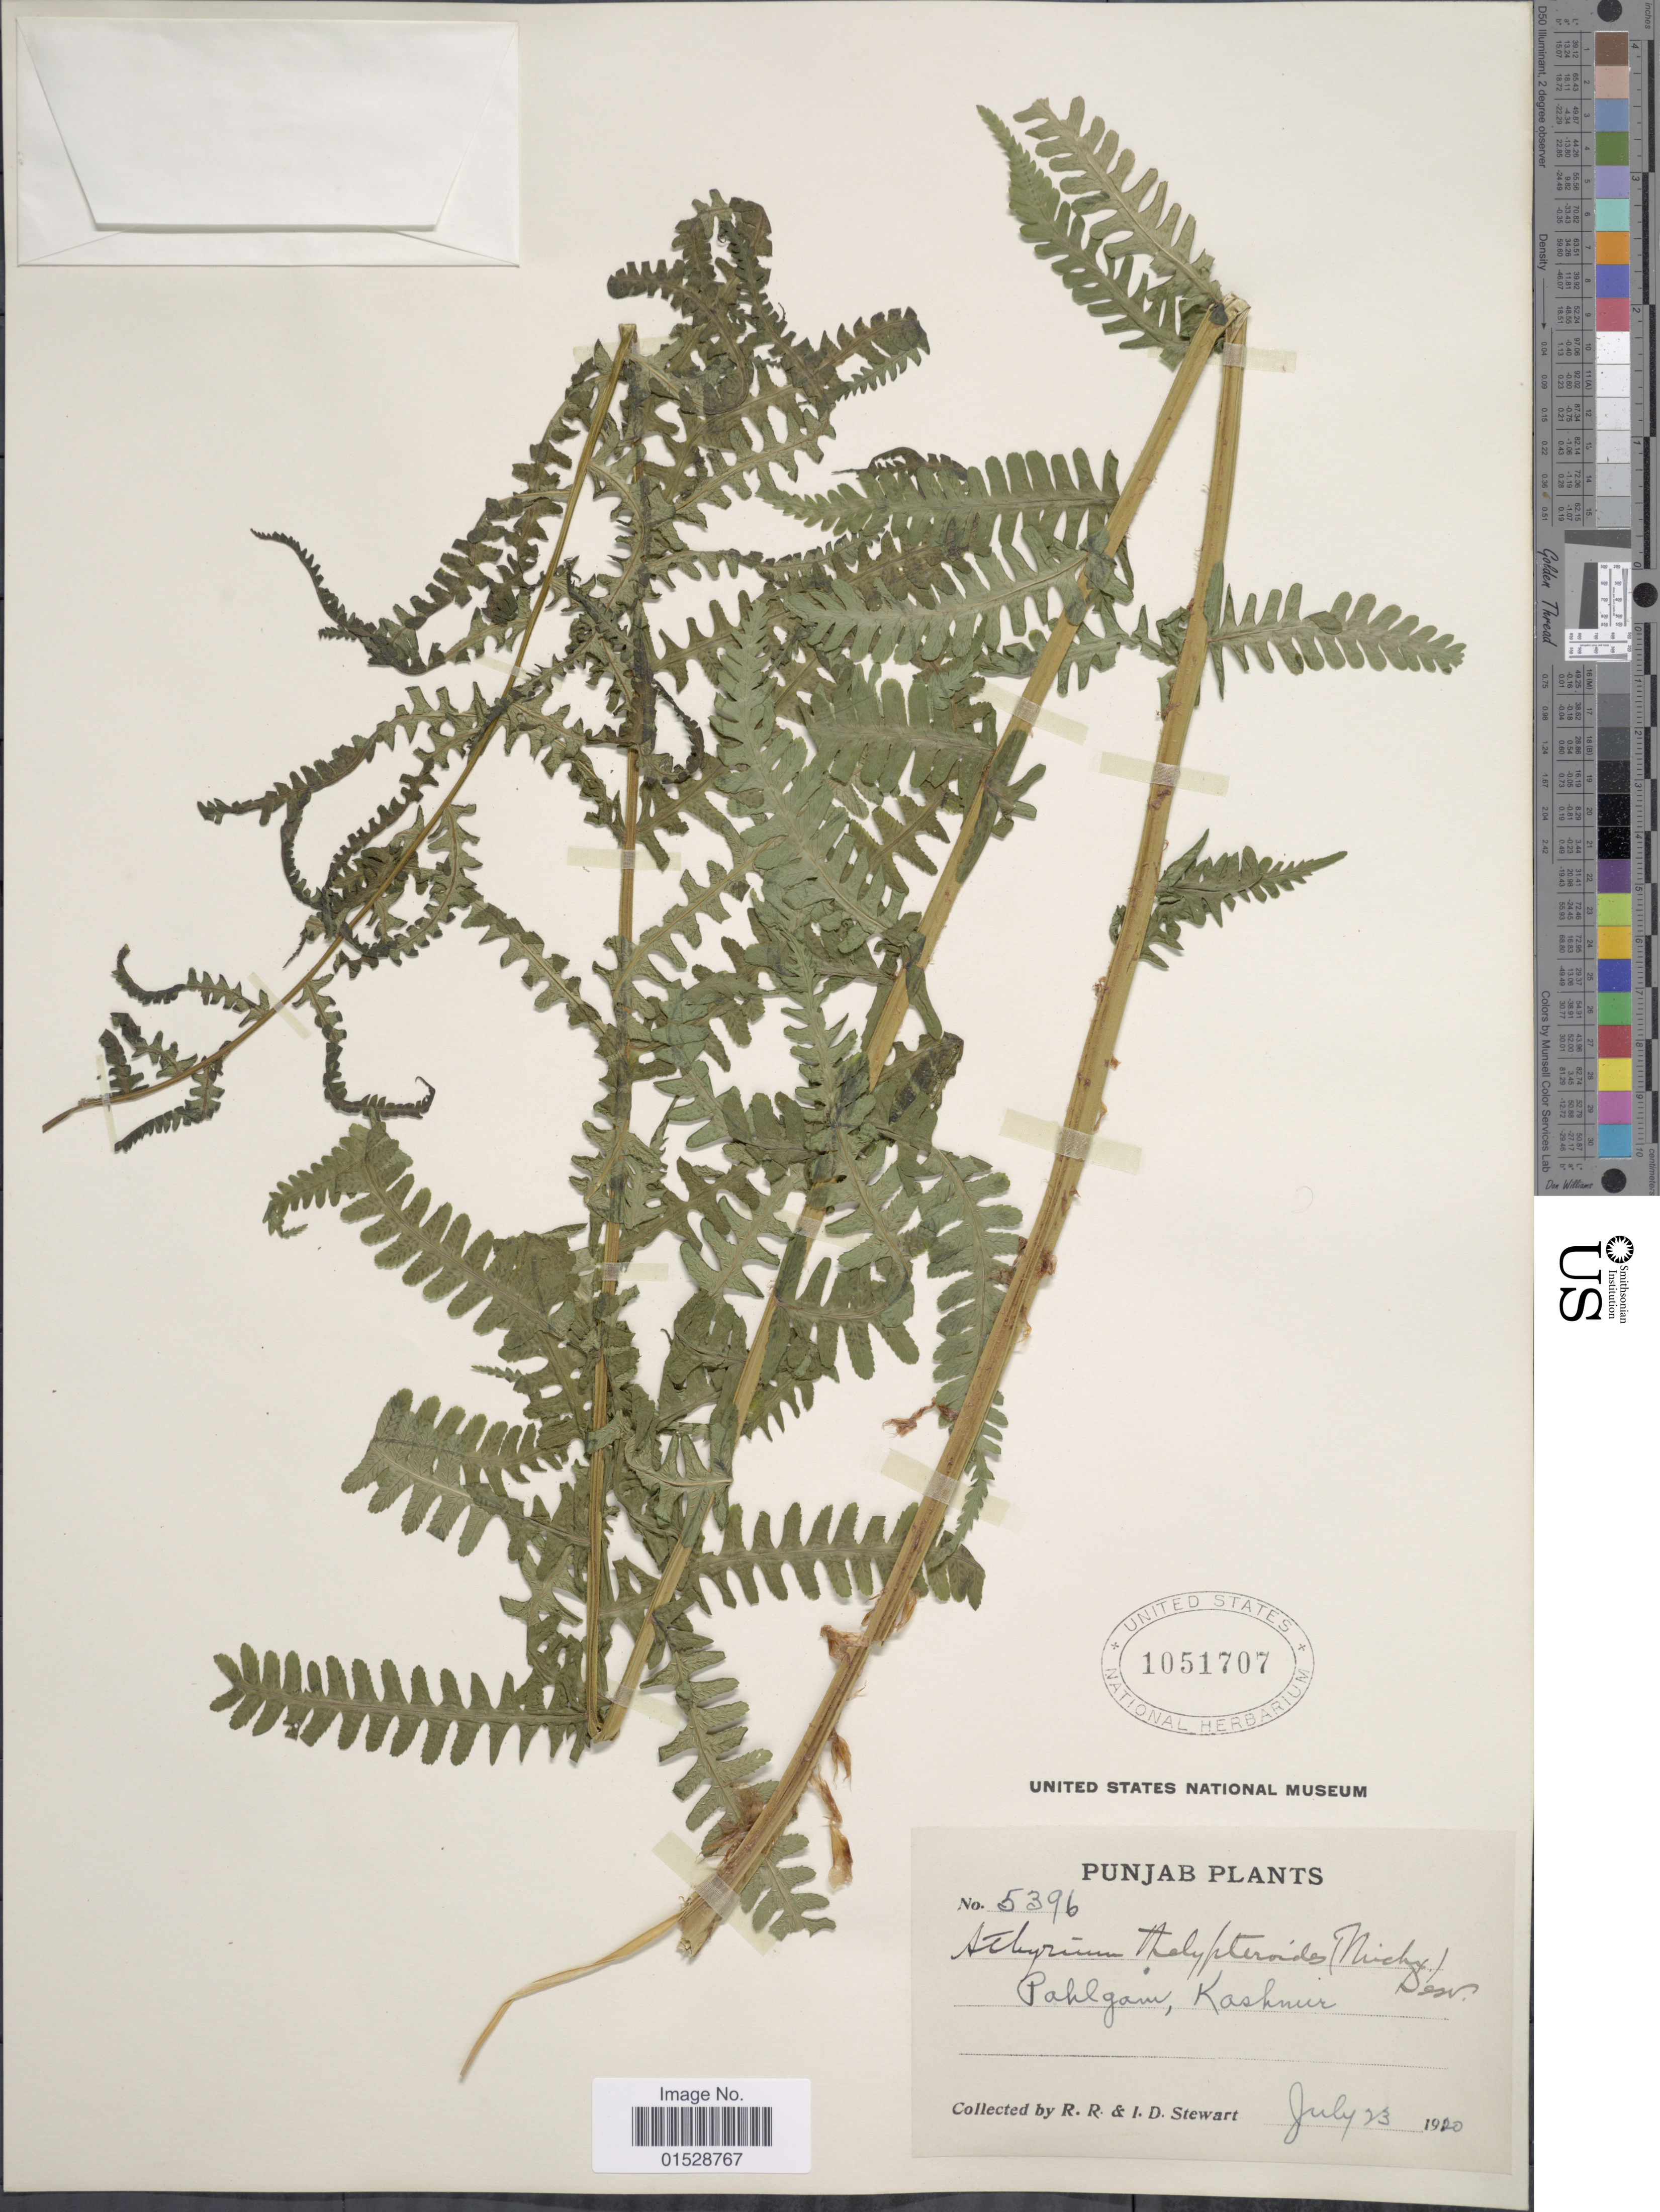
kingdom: Plantae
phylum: Tracheophyta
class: Polypodiopsida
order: Polypodiales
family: Athyriaceae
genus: Deparia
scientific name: Deparia acrostichoides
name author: (Sw.) M. Kato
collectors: R. R. Stewart & I. Stewart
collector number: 5396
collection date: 1920-07-23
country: India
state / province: Punjab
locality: Punjab, Pahlgam, Kashmir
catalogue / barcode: US 1051707